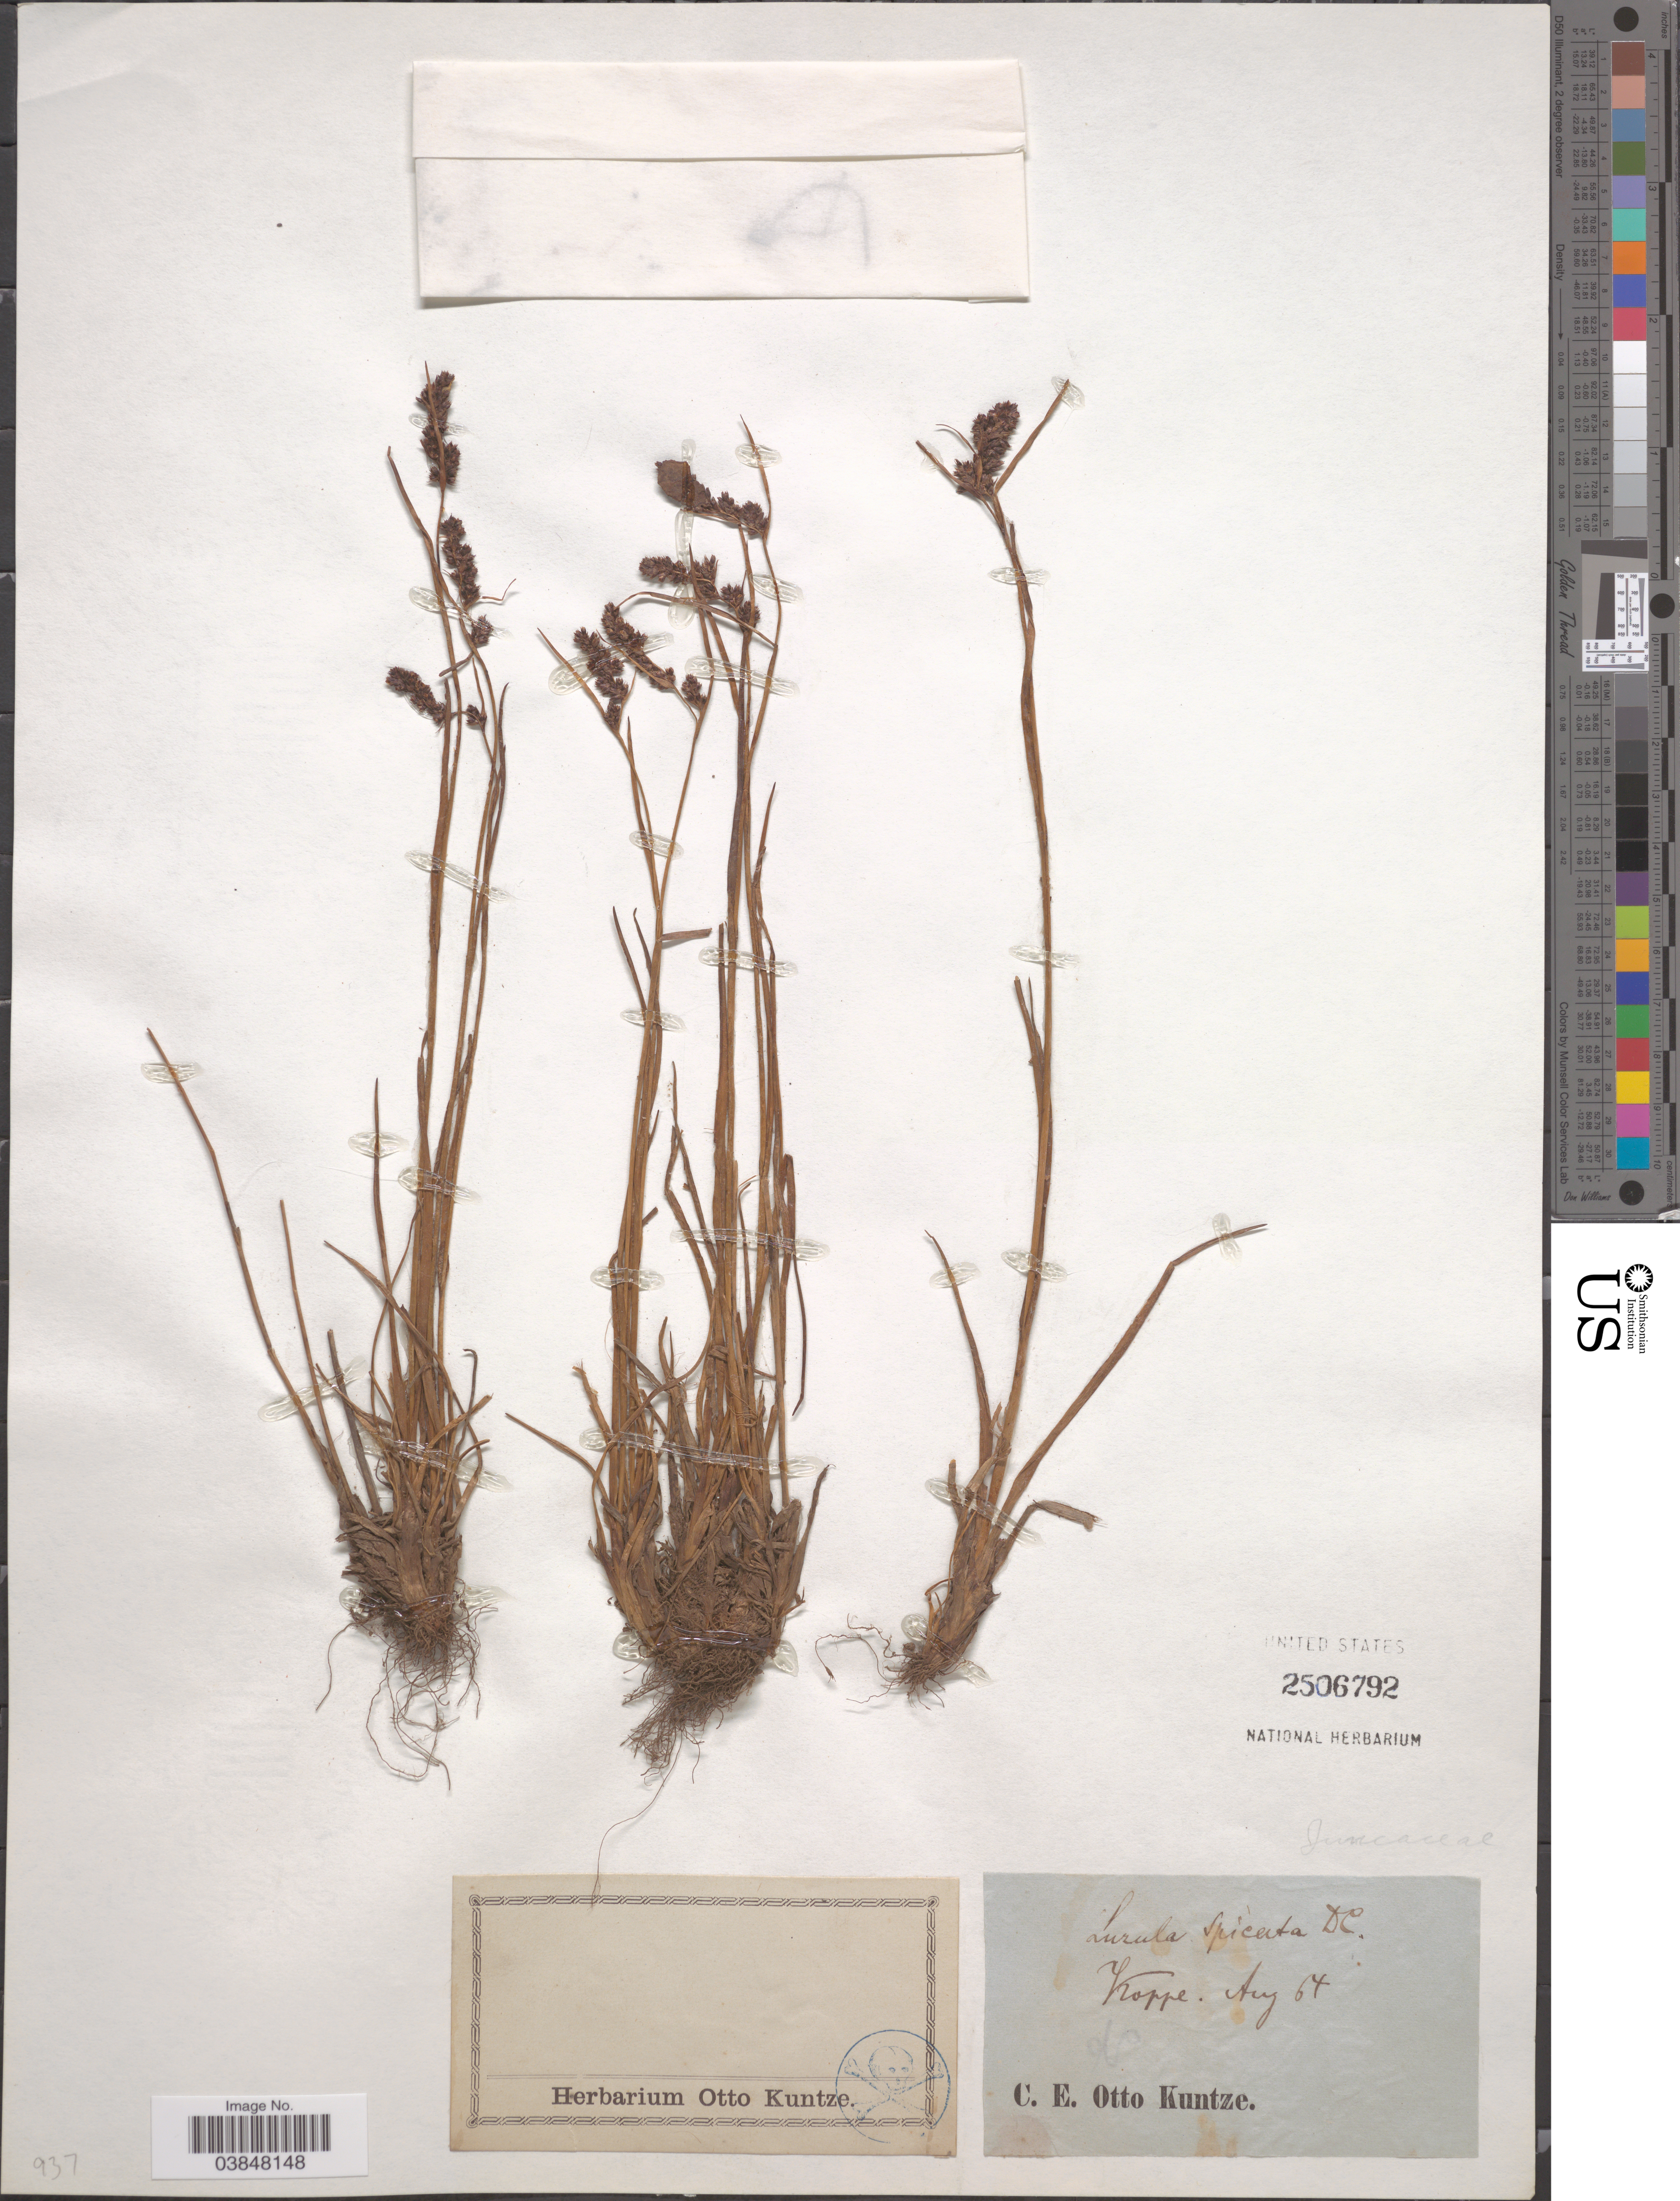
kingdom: Plantae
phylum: Tracheophyta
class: Liliopsida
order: Poales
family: Juncaceae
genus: Luzula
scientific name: Luzula spicata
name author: (L.) DC.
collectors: C.E.O. Kuntze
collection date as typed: Transcribed d/m/y: /8/64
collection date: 1864-08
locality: Koppe.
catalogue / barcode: US 2506792